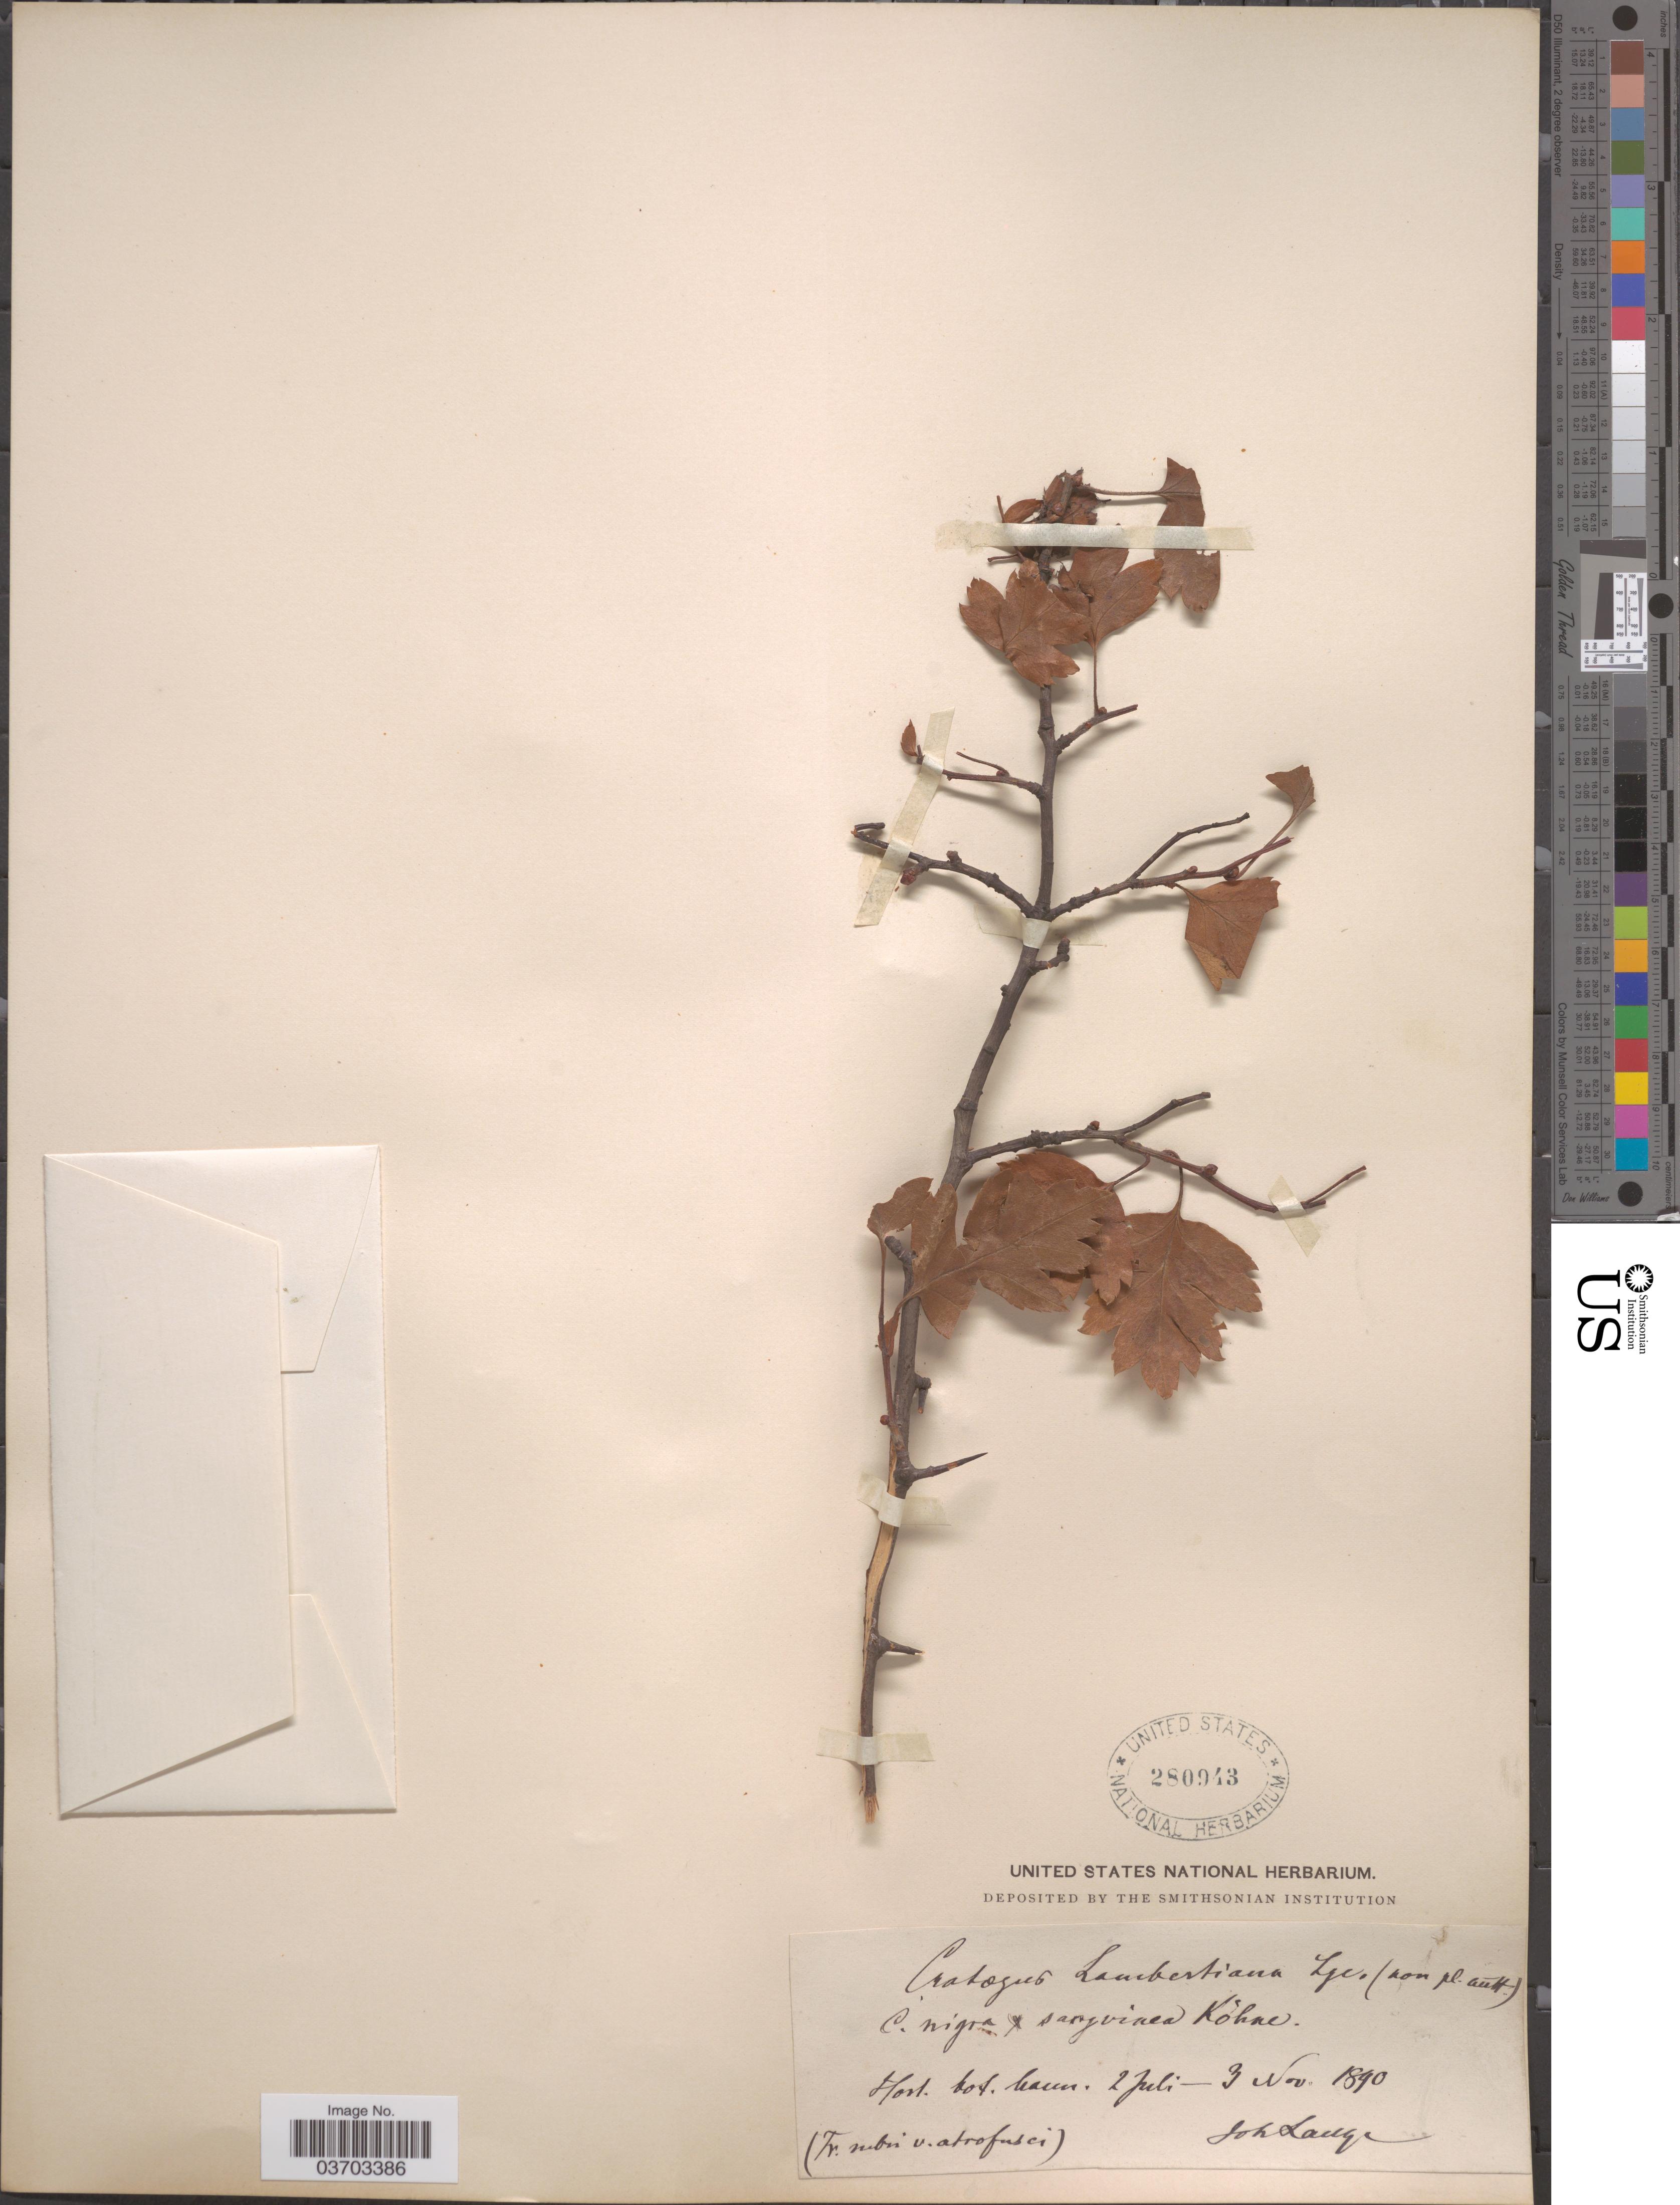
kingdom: Plantae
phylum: Tracheophyta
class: Magnoliopsida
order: Rosales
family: Rosaceae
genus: Crataegus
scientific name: Crataegus lambertiana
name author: Lange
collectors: J. M. C. Lange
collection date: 1890-07-02/1890-11-03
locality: Hort. bot. haun.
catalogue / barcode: US 280943